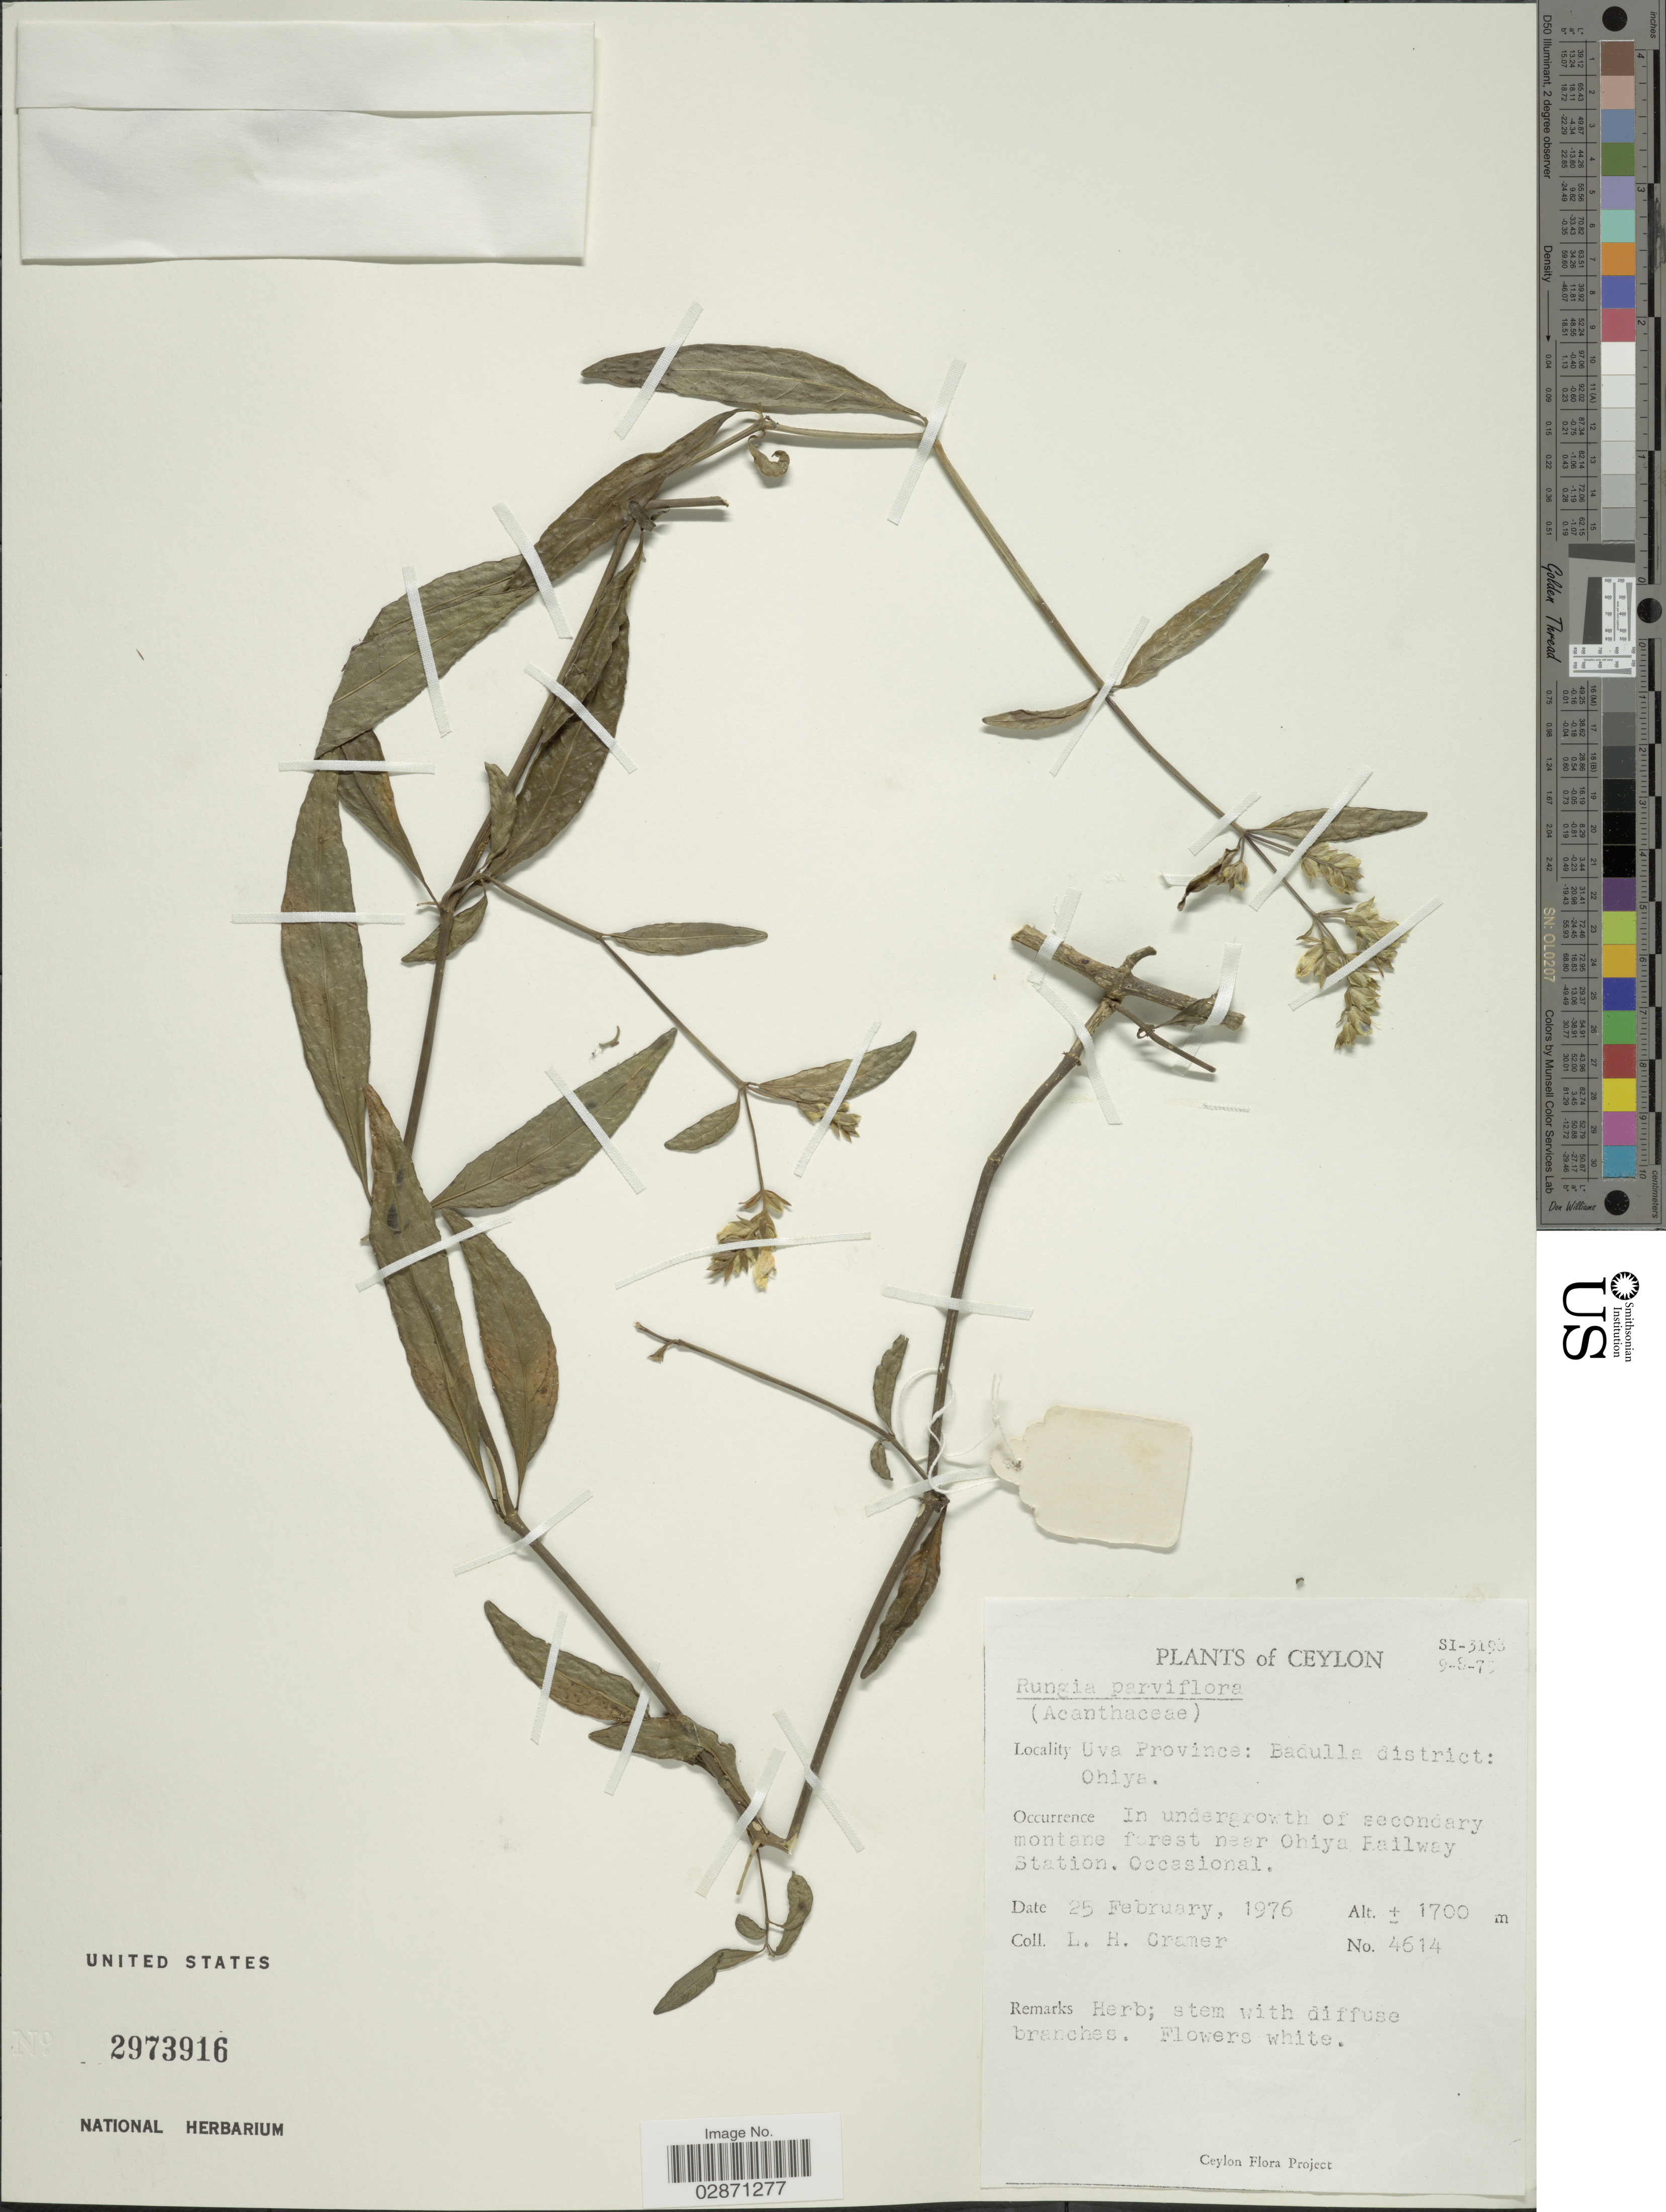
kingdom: Plantae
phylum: Tracheophyta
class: Magnoliopsida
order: Lamiales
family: Acanthaceae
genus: Rungia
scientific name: Rungia parviflora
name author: Nees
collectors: L. H. Cramer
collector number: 4614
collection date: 1976-02-25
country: Sri Lanka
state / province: Uva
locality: Ceylon. Badulla district: Ohiya. In undergrowth of secondary montane forest near Ohiya Railway Station.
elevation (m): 1700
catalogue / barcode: US 2973916